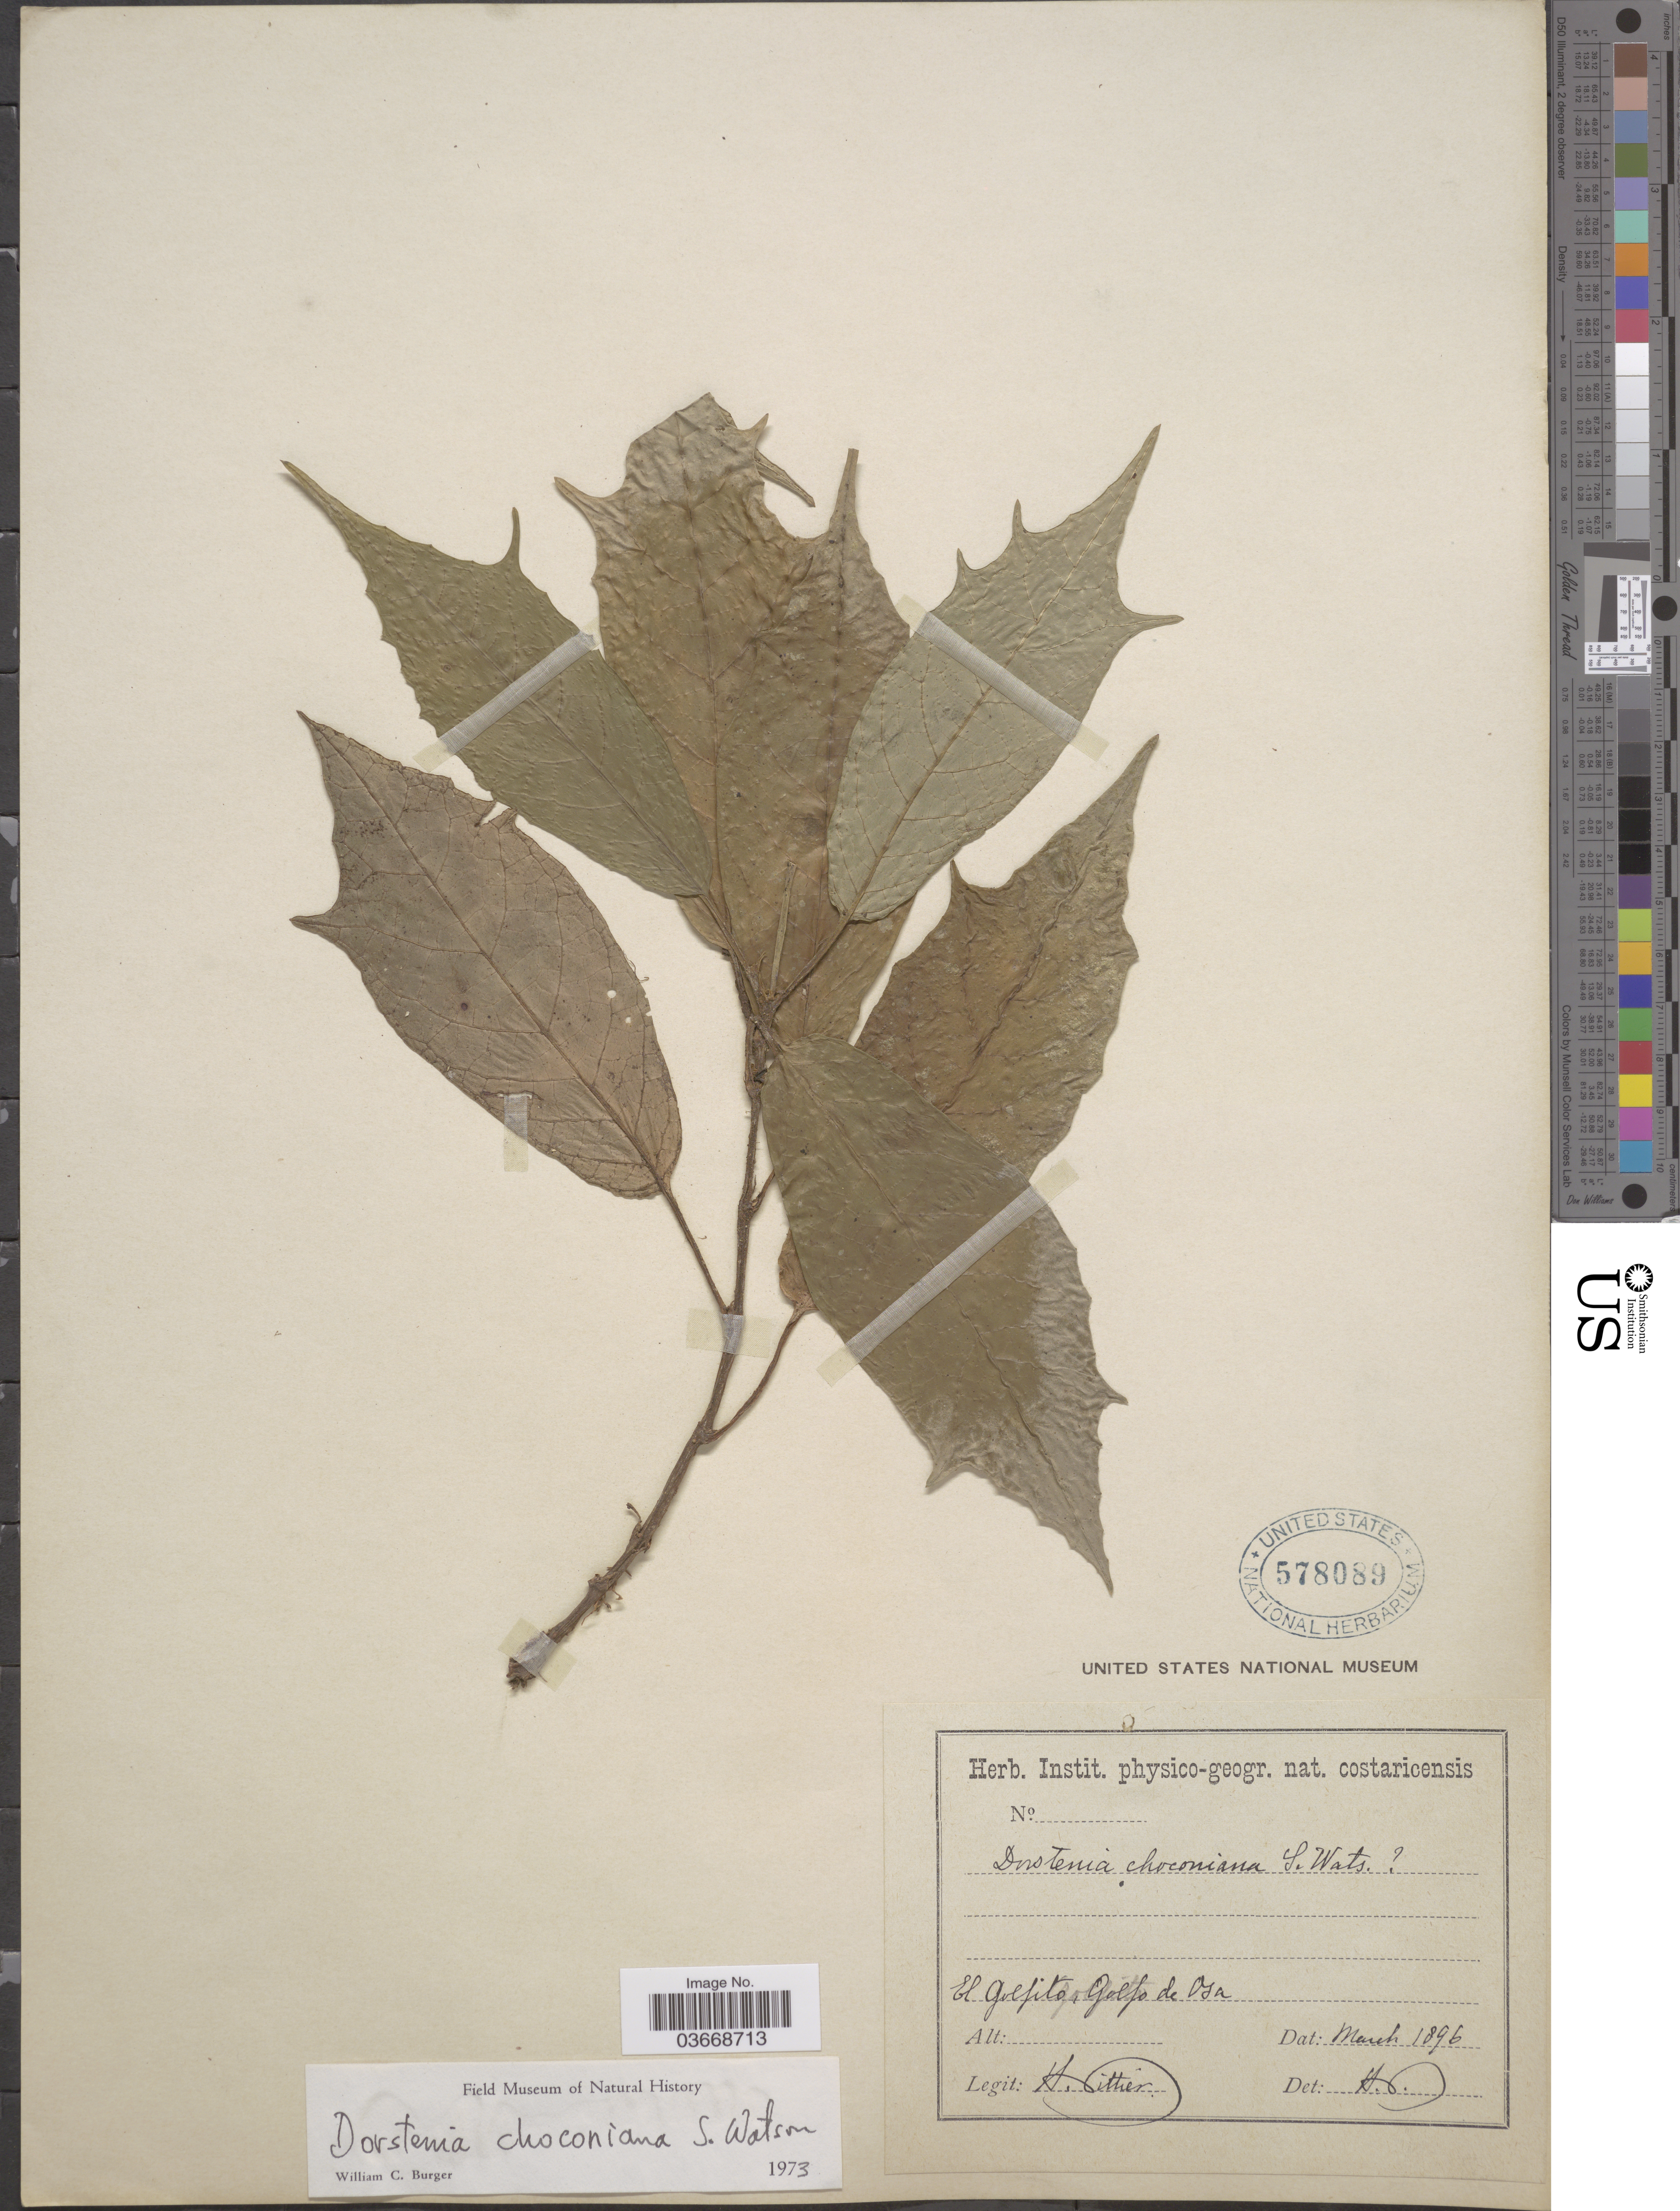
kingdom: Plantae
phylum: Tracheophyta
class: Magnoliopsida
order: Rosales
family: Moraceae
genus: Dorstenia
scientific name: Dorstenia choconiana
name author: S. Watson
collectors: H. F. Pittier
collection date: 1896-03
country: Costa Rica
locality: El Golfito, Golfo de Osa.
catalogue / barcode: US 578089